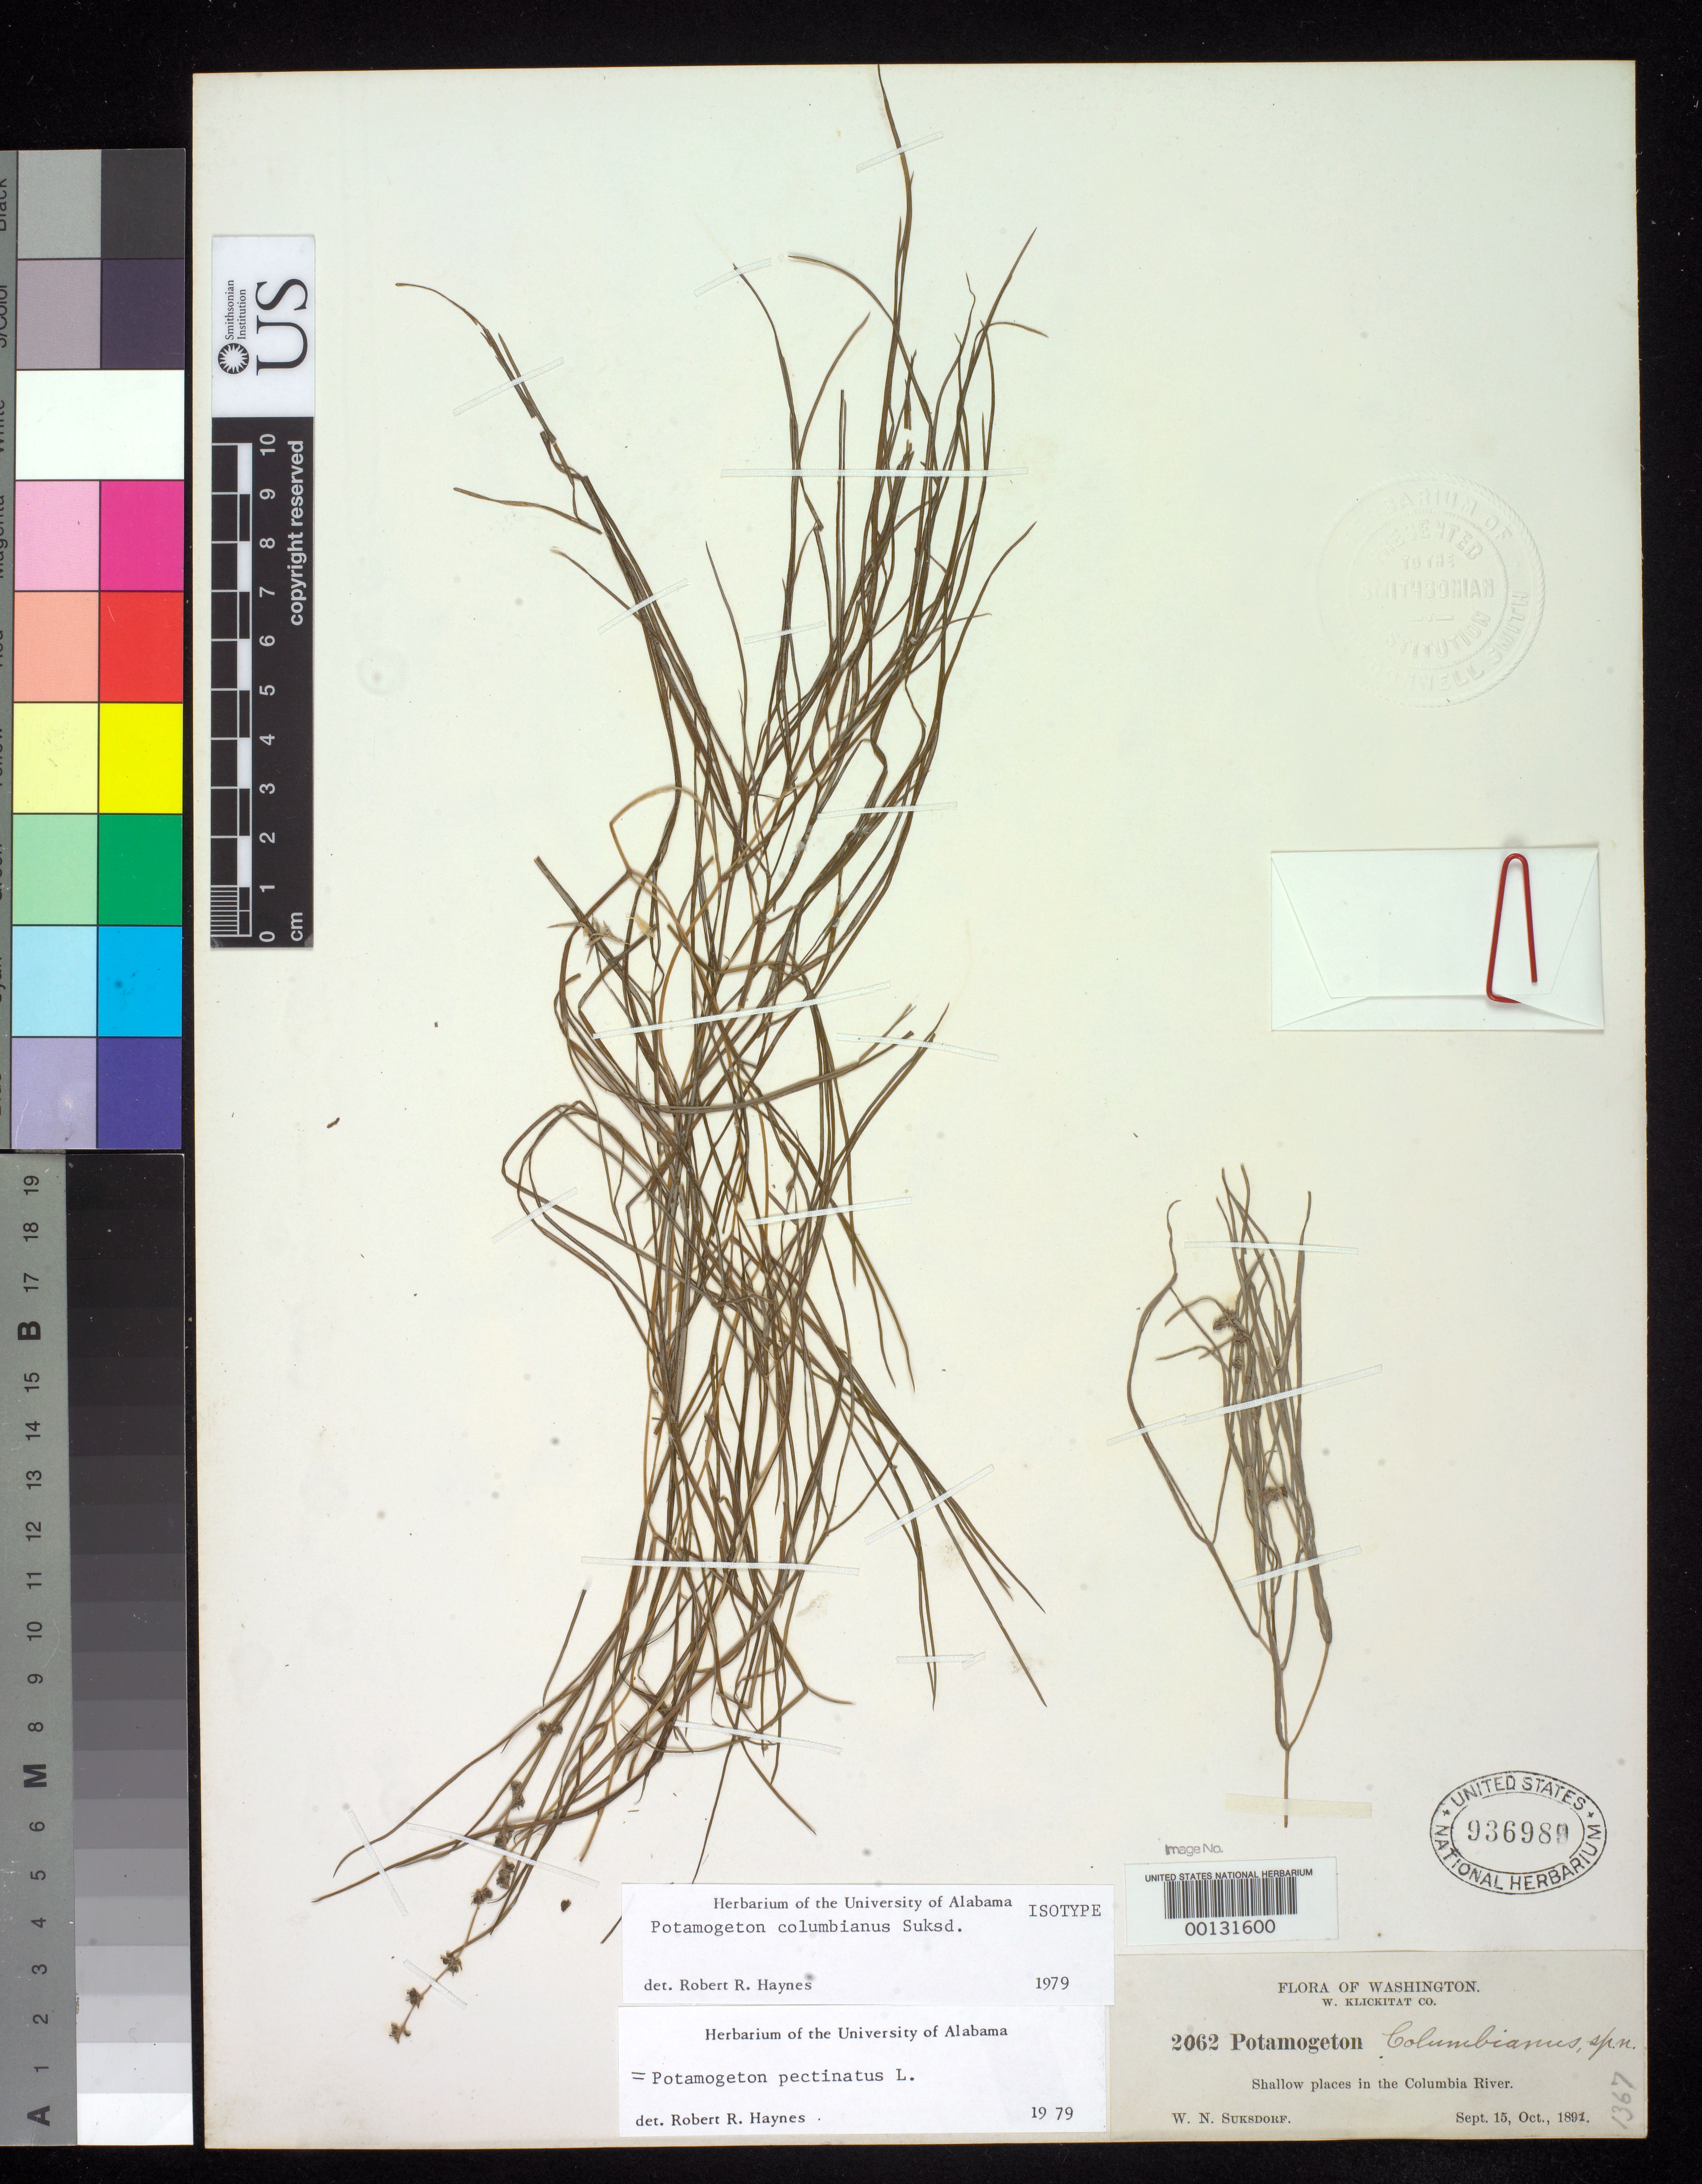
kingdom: Plantae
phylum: Tracheophyta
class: Liliopsida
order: Alismatales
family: Potamogetonaceae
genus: Potamogeton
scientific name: Potamogeton columbianus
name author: Suksd.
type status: Isotype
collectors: W. N. Suksdorf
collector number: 2062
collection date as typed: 15 Sep 1891 to -- Oct 1891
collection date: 1891-09-15/1891-10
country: United States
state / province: Washington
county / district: Klickitat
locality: Kolumbiastrom near Bingen.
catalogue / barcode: US 936989